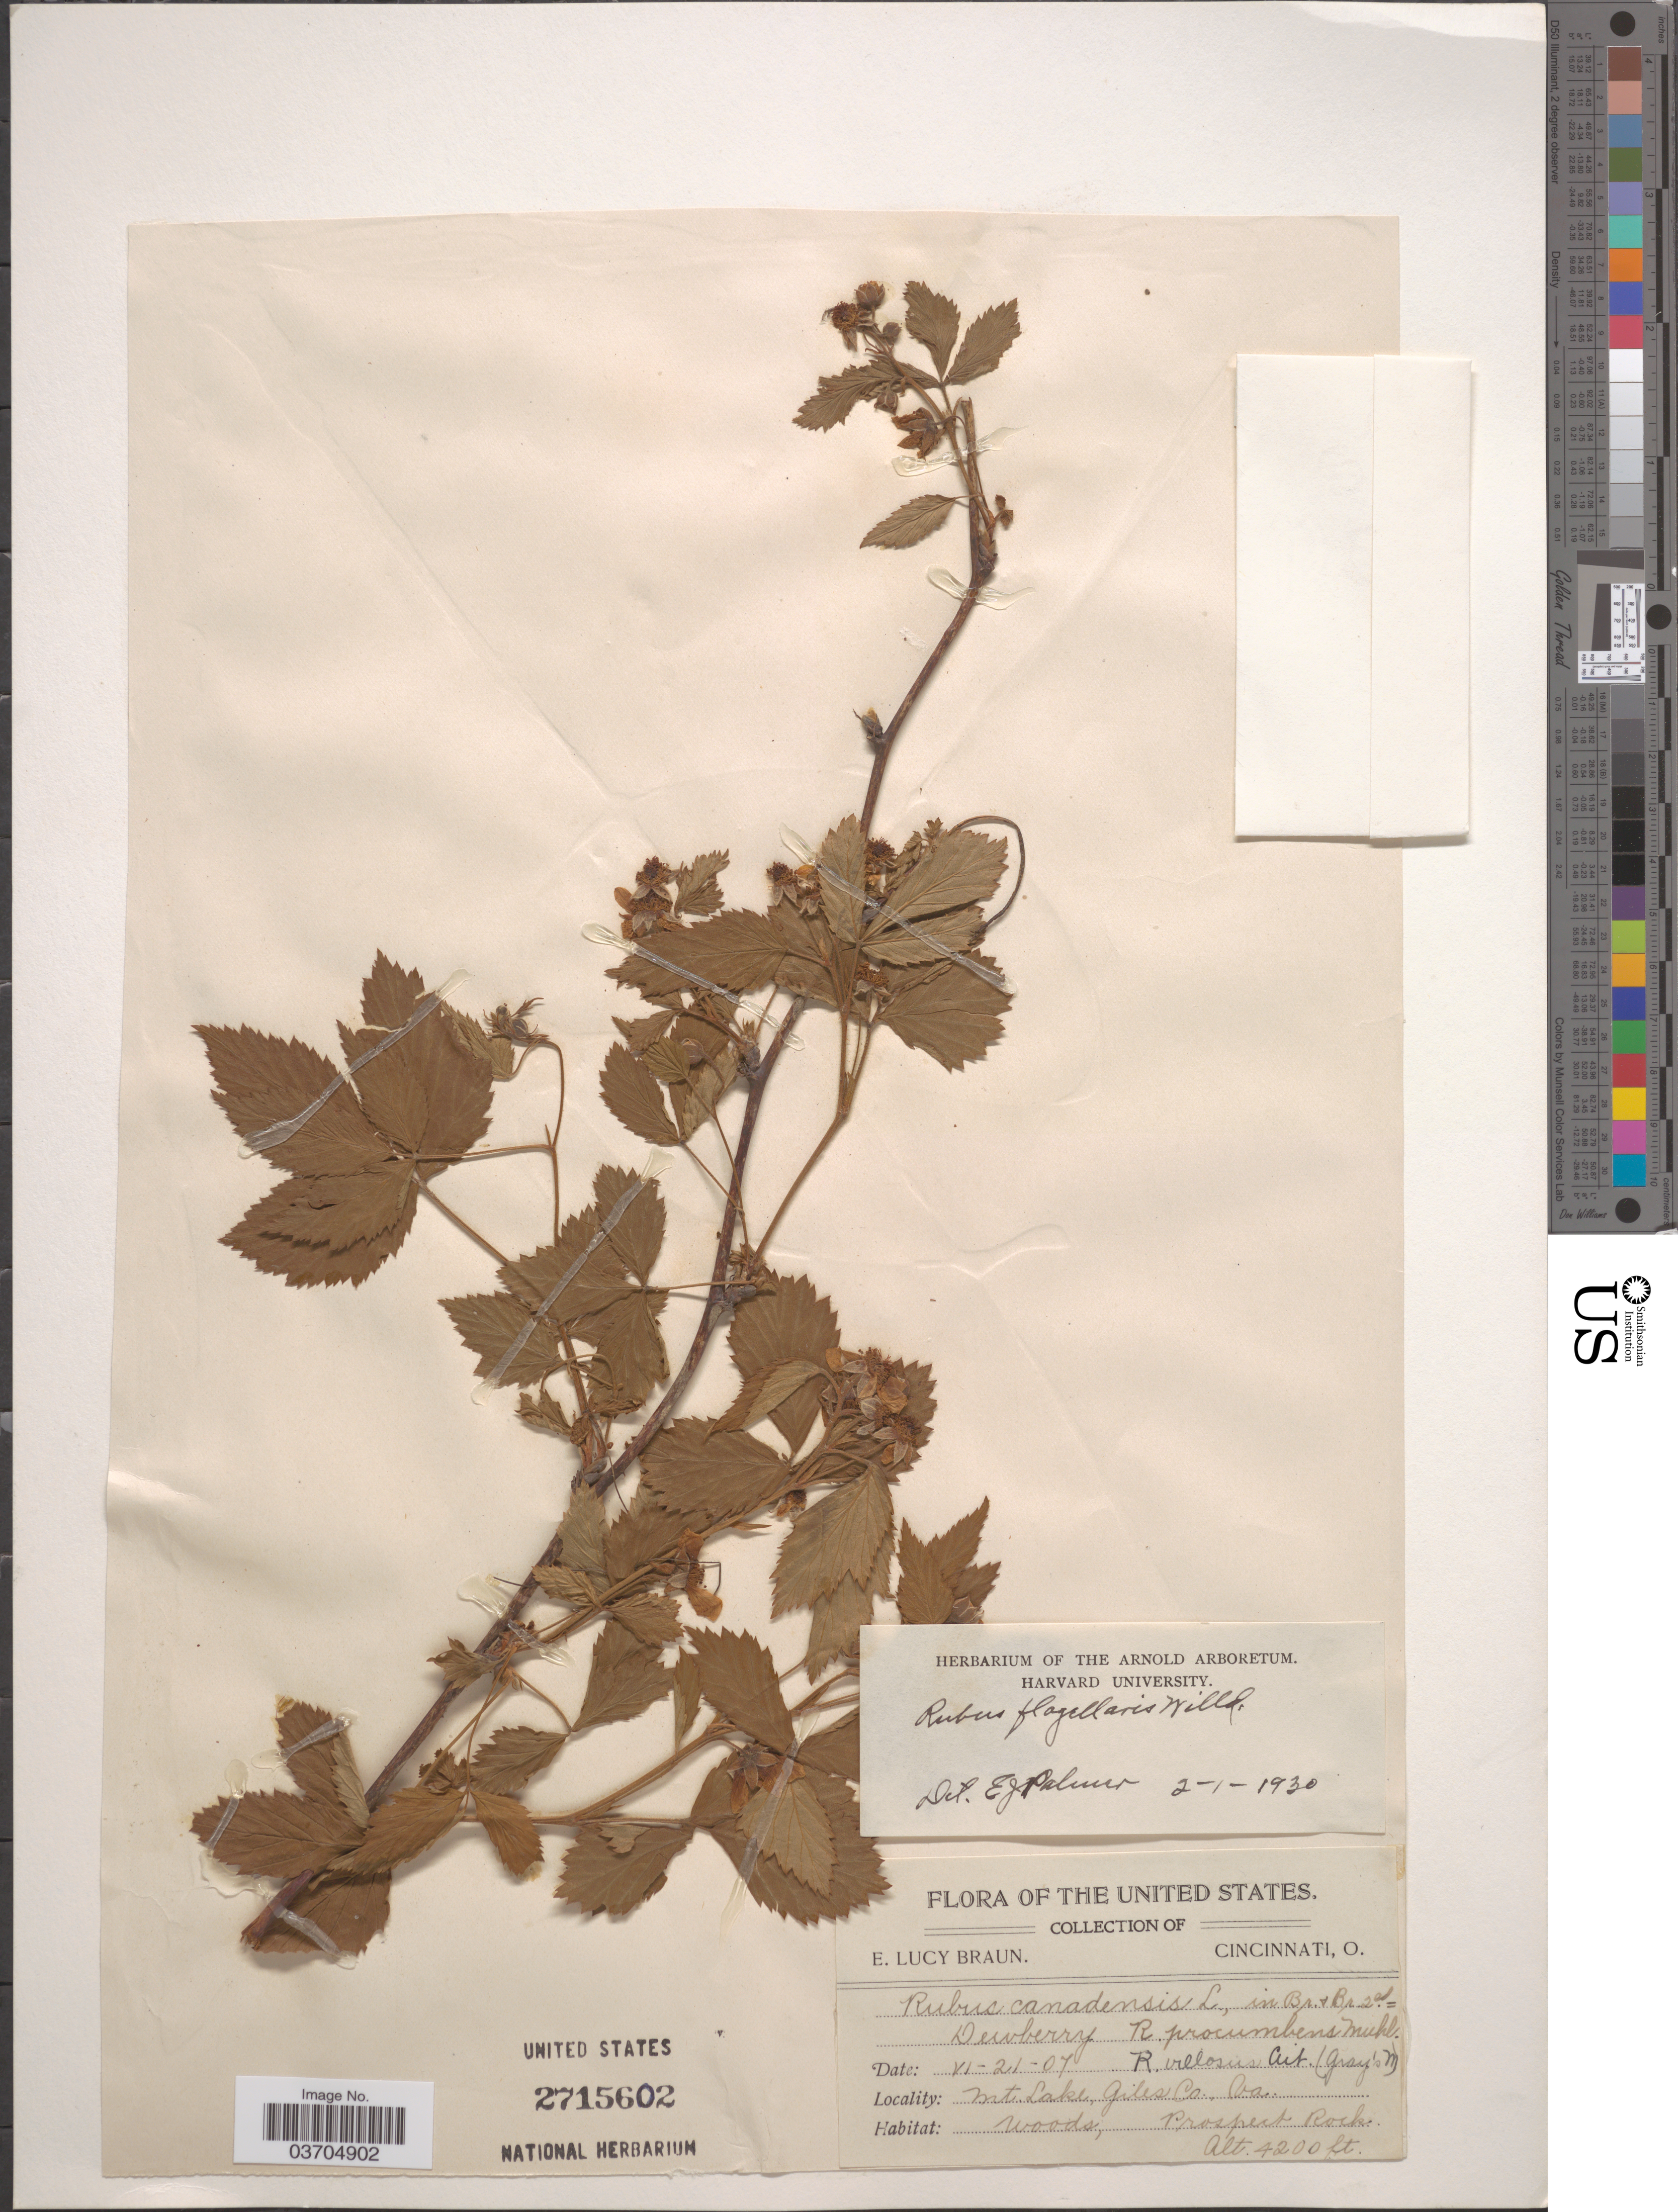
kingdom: Plantae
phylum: Tracheophyta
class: Magnoliopsida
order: Rosales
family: Rosaceae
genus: Rubus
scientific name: Rubus flagellaris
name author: Willd.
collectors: E. L. Braun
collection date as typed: Transcribed d/m/y: 21/6/7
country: United States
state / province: California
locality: Mt. Lake, Giles Co.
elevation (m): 1280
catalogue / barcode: US 2715602